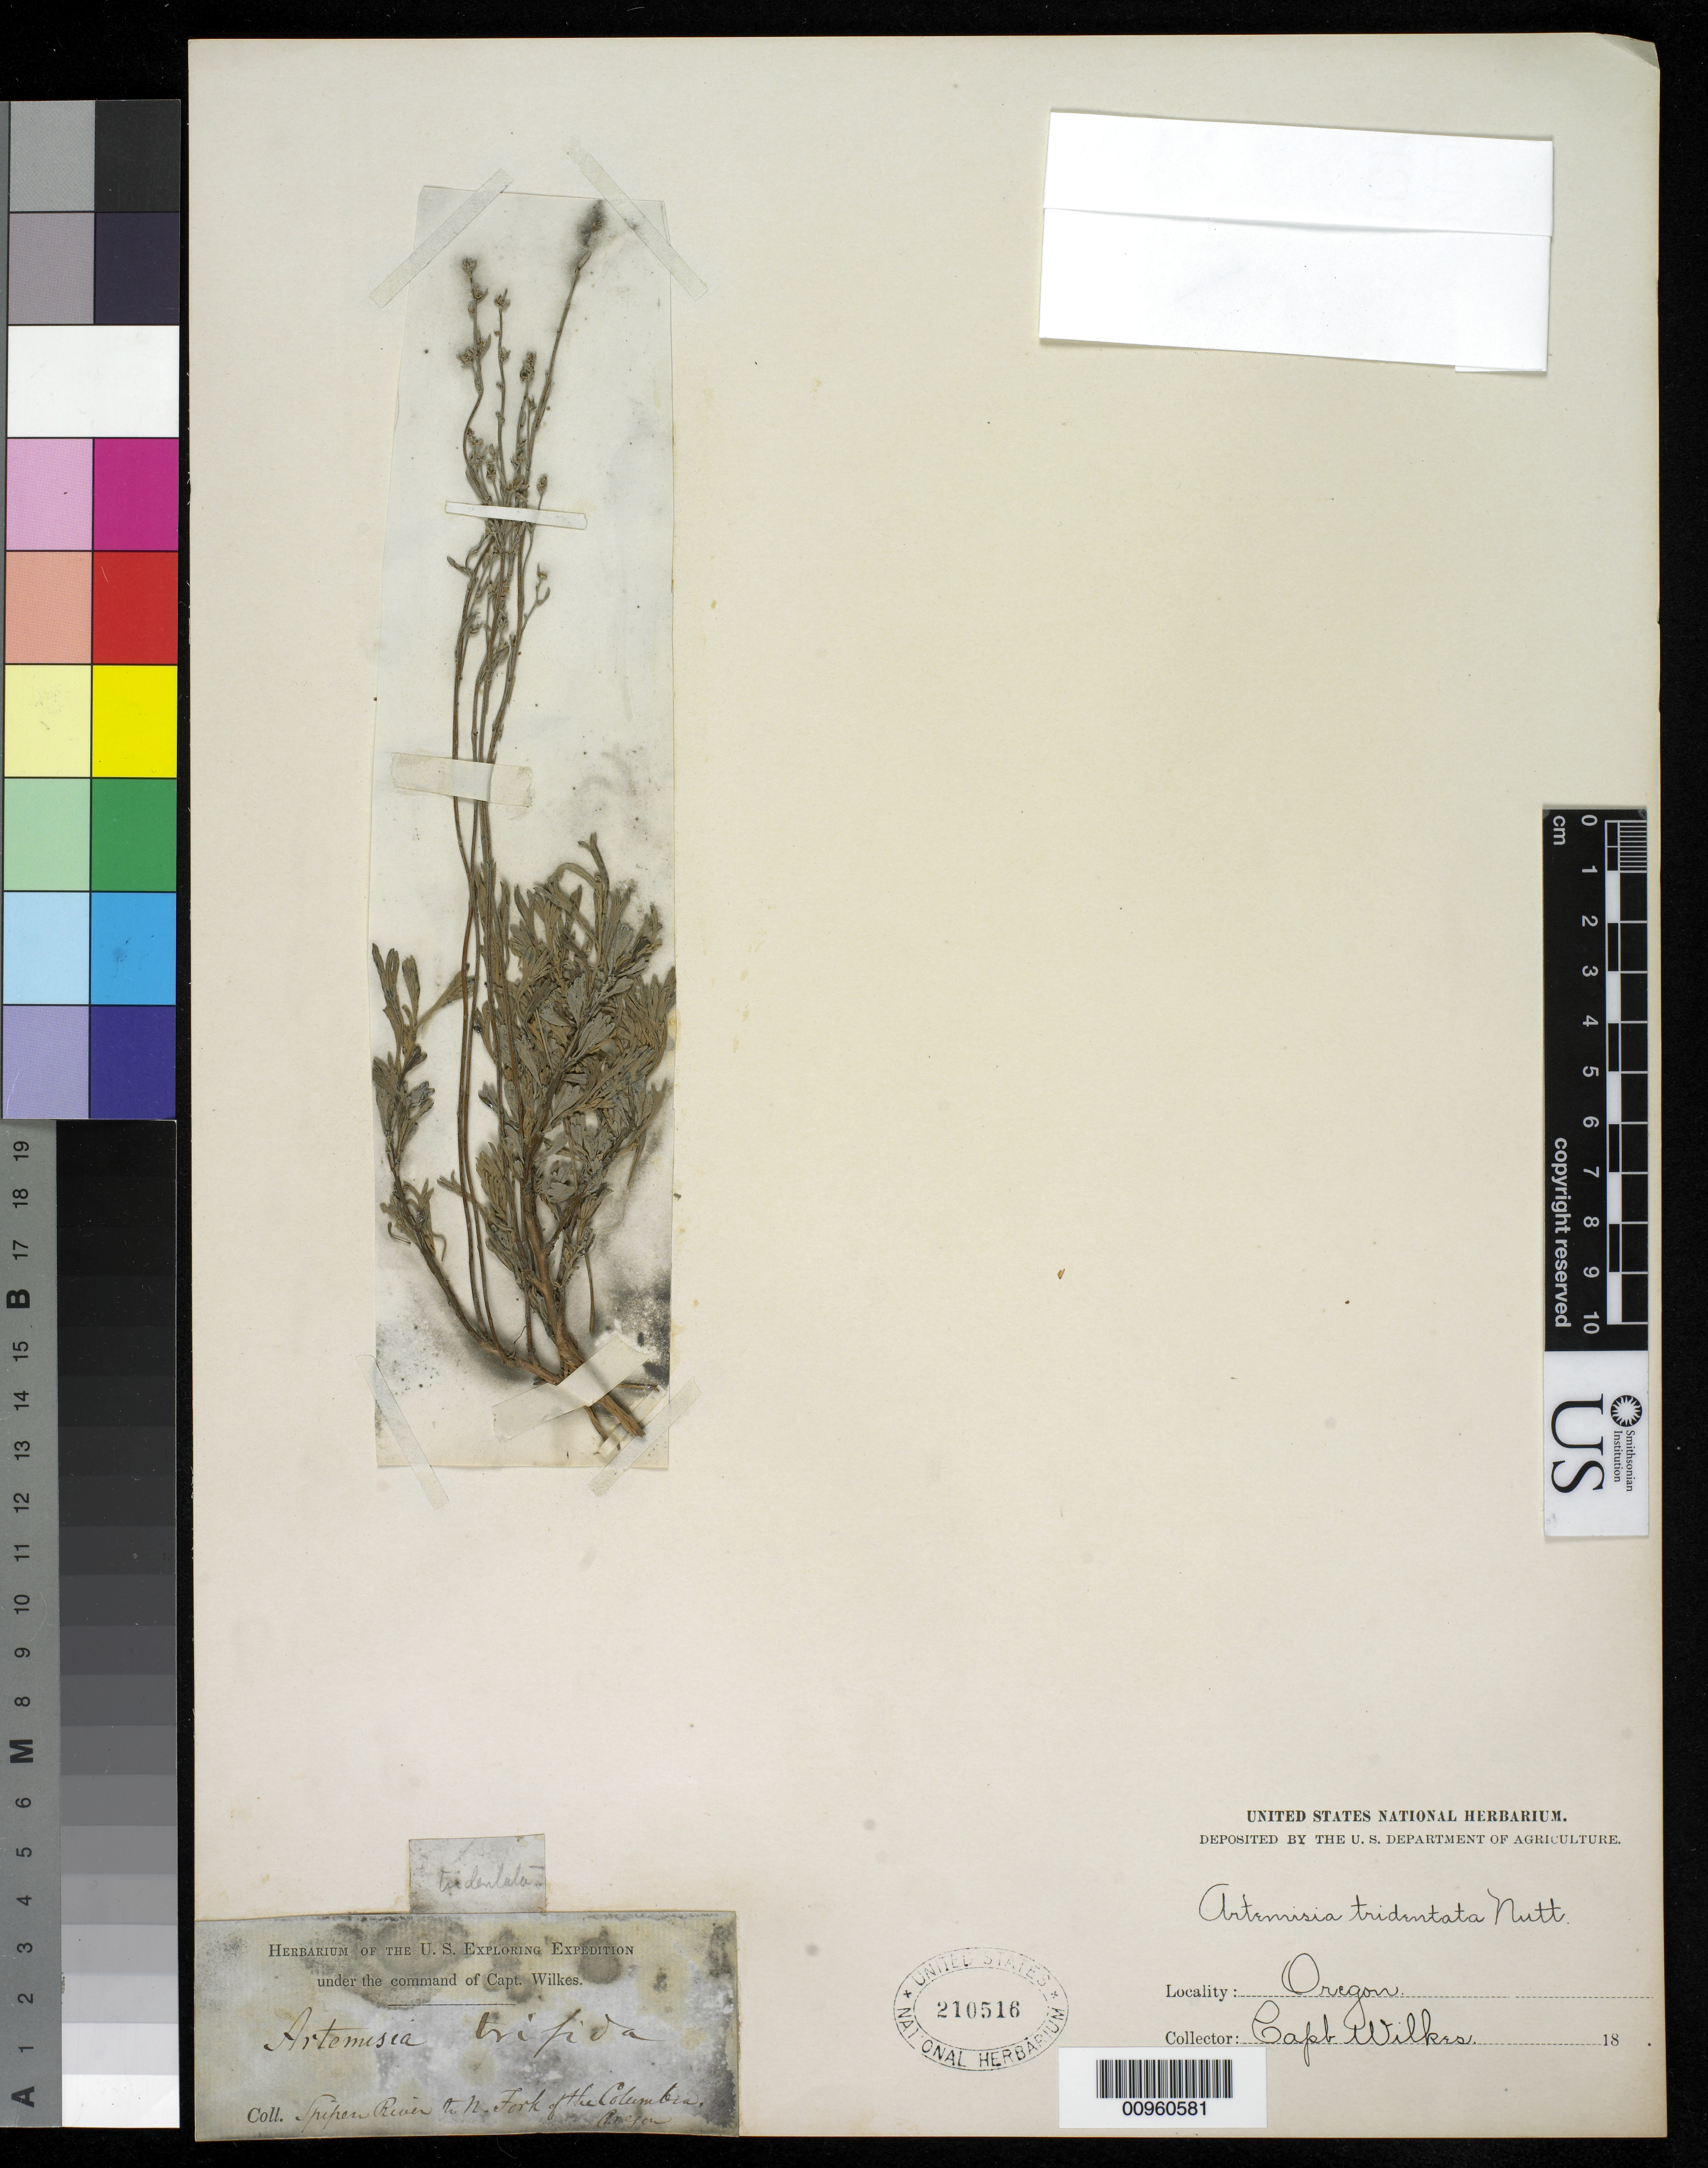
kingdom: Plantae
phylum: Tracheophyta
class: Magnoliopsida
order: Asterales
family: Asteraceae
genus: Artemisia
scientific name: Artemisia tridentata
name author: Nutt.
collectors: Wilkes Explor. Exped.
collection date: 1838/1842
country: United States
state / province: Oregon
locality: Spiperu River, to N. Fork of the Columbia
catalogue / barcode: US 210516